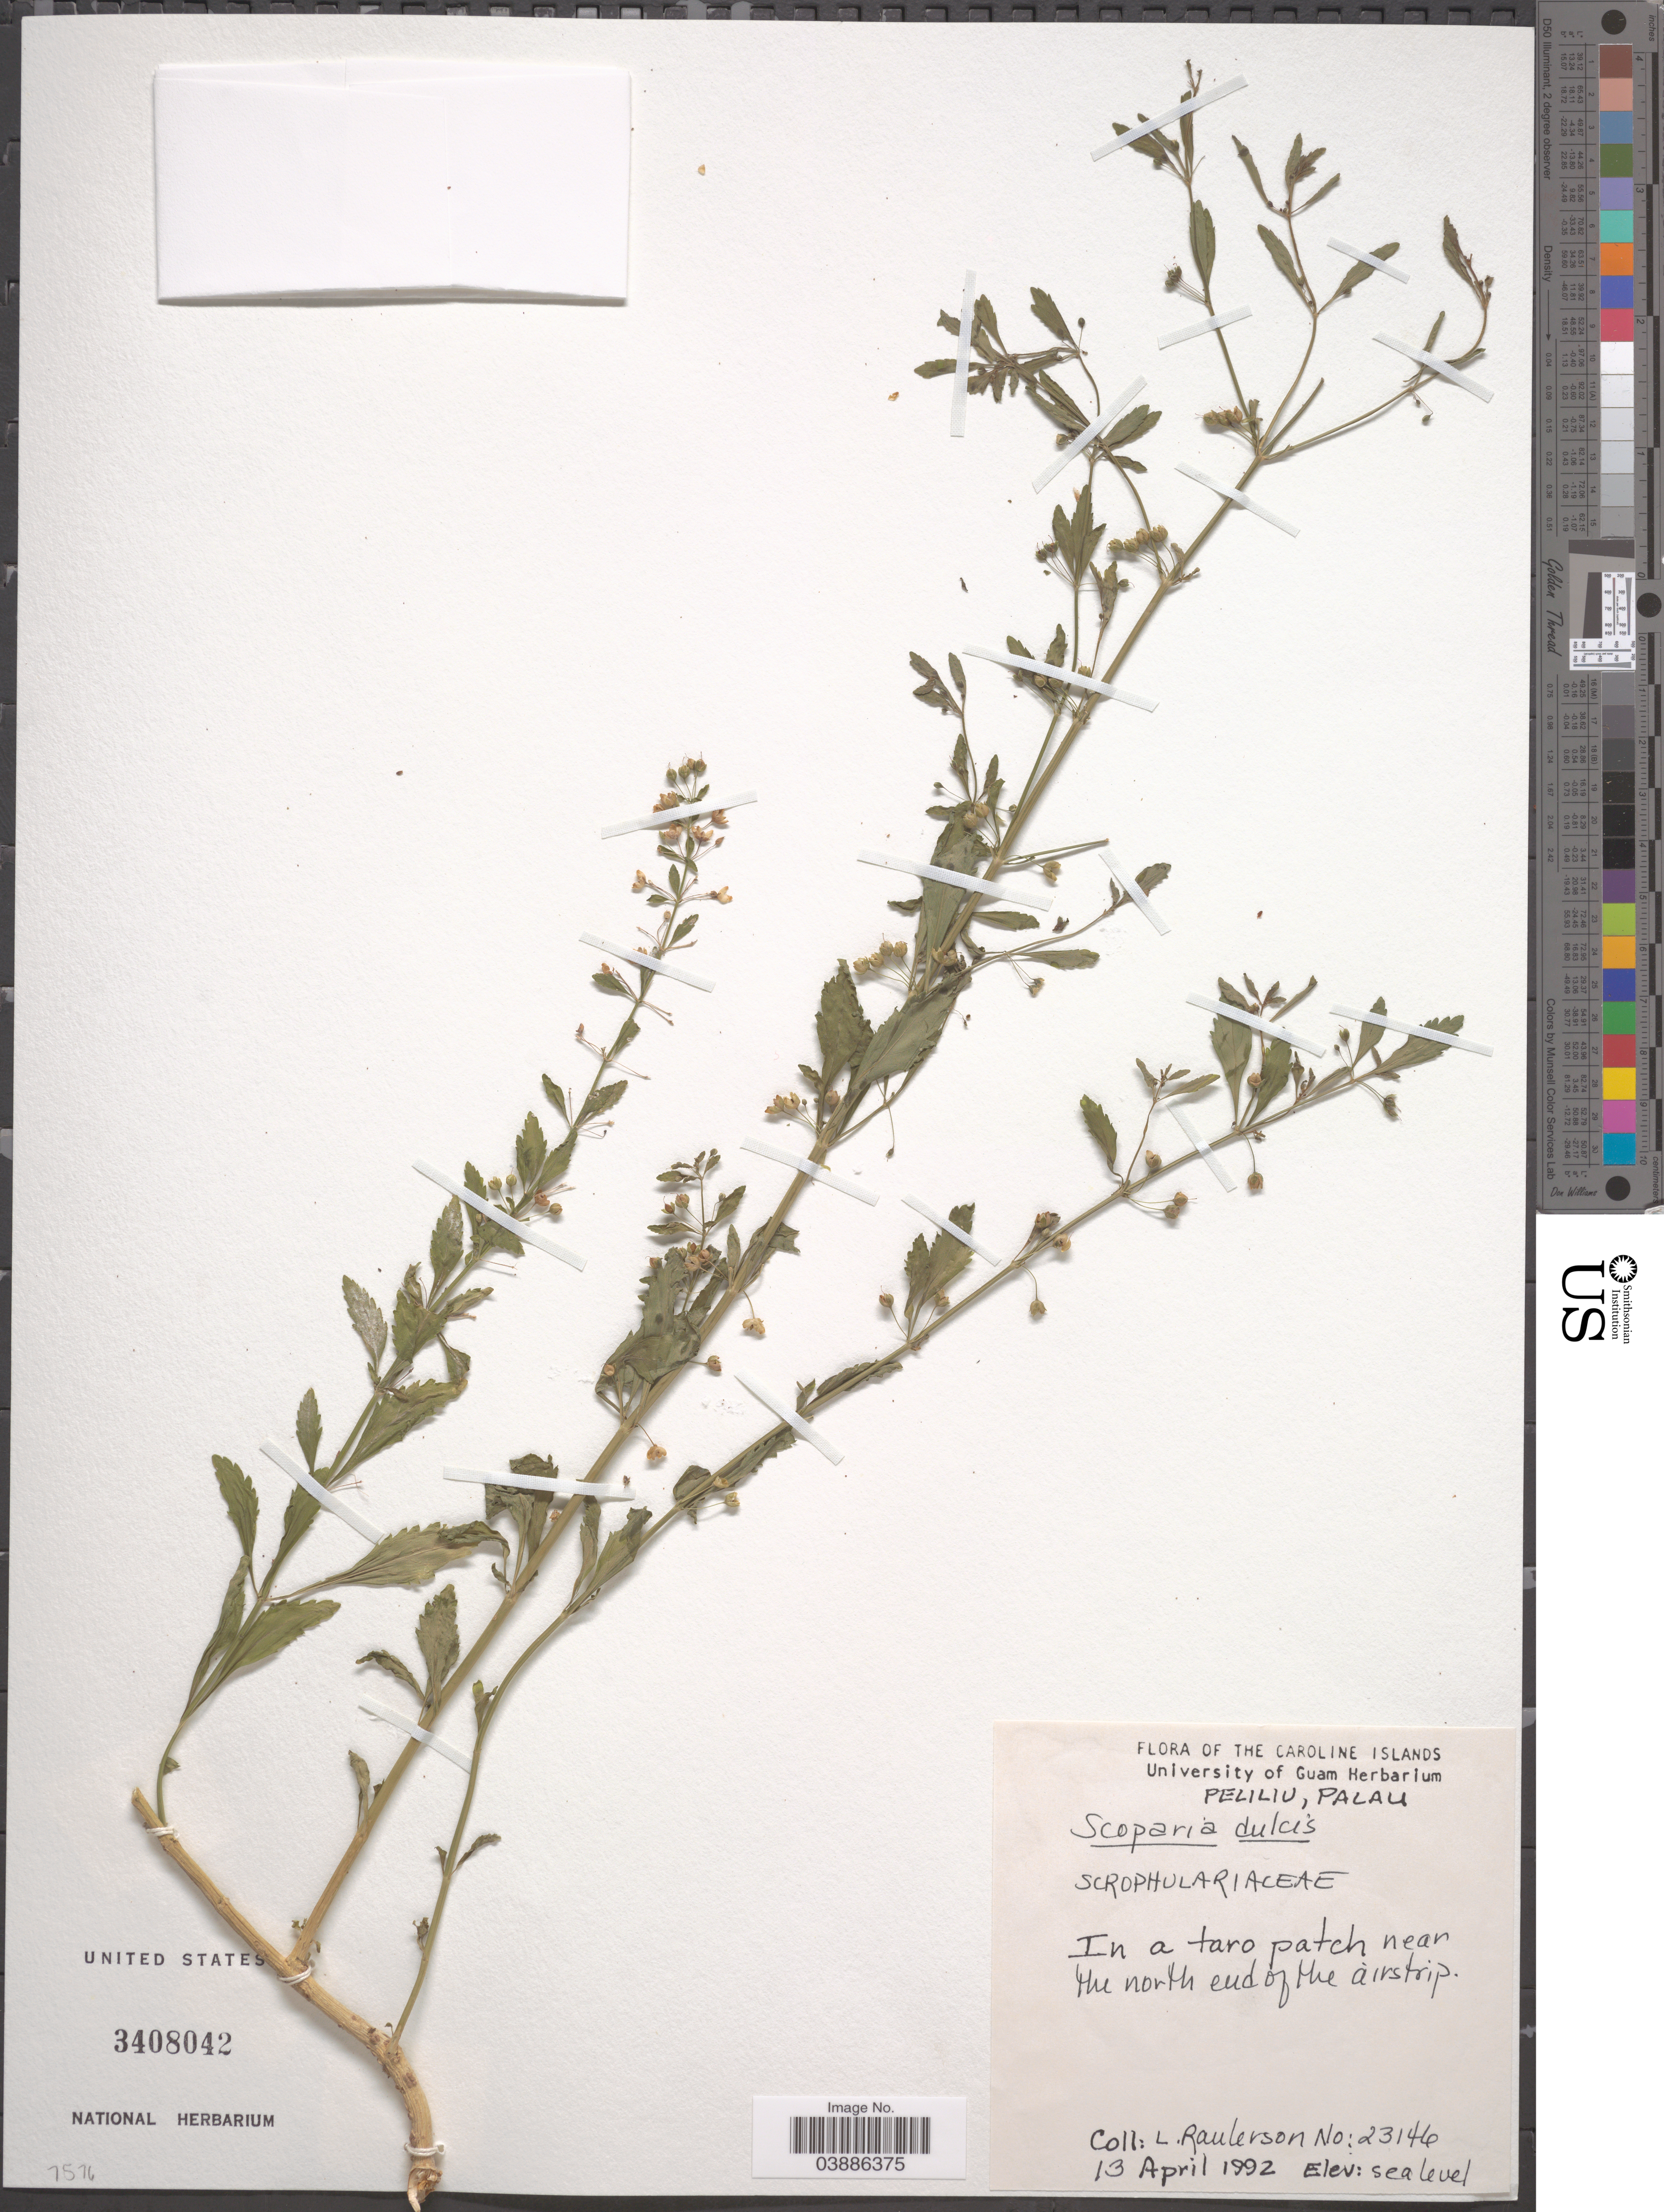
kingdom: Plantae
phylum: Tracheophyta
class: Magnoliopsida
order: Lamiales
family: Plantaginaceae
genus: Scoparia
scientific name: Scoparia dulcis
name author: L.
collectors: L. Raulerson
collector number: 23146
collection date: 1992-04-13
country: Palau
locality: Caroline Islands. Peliliu, Palau. In a taro patch near the north end of the airstrip.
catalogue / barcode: US 3408042